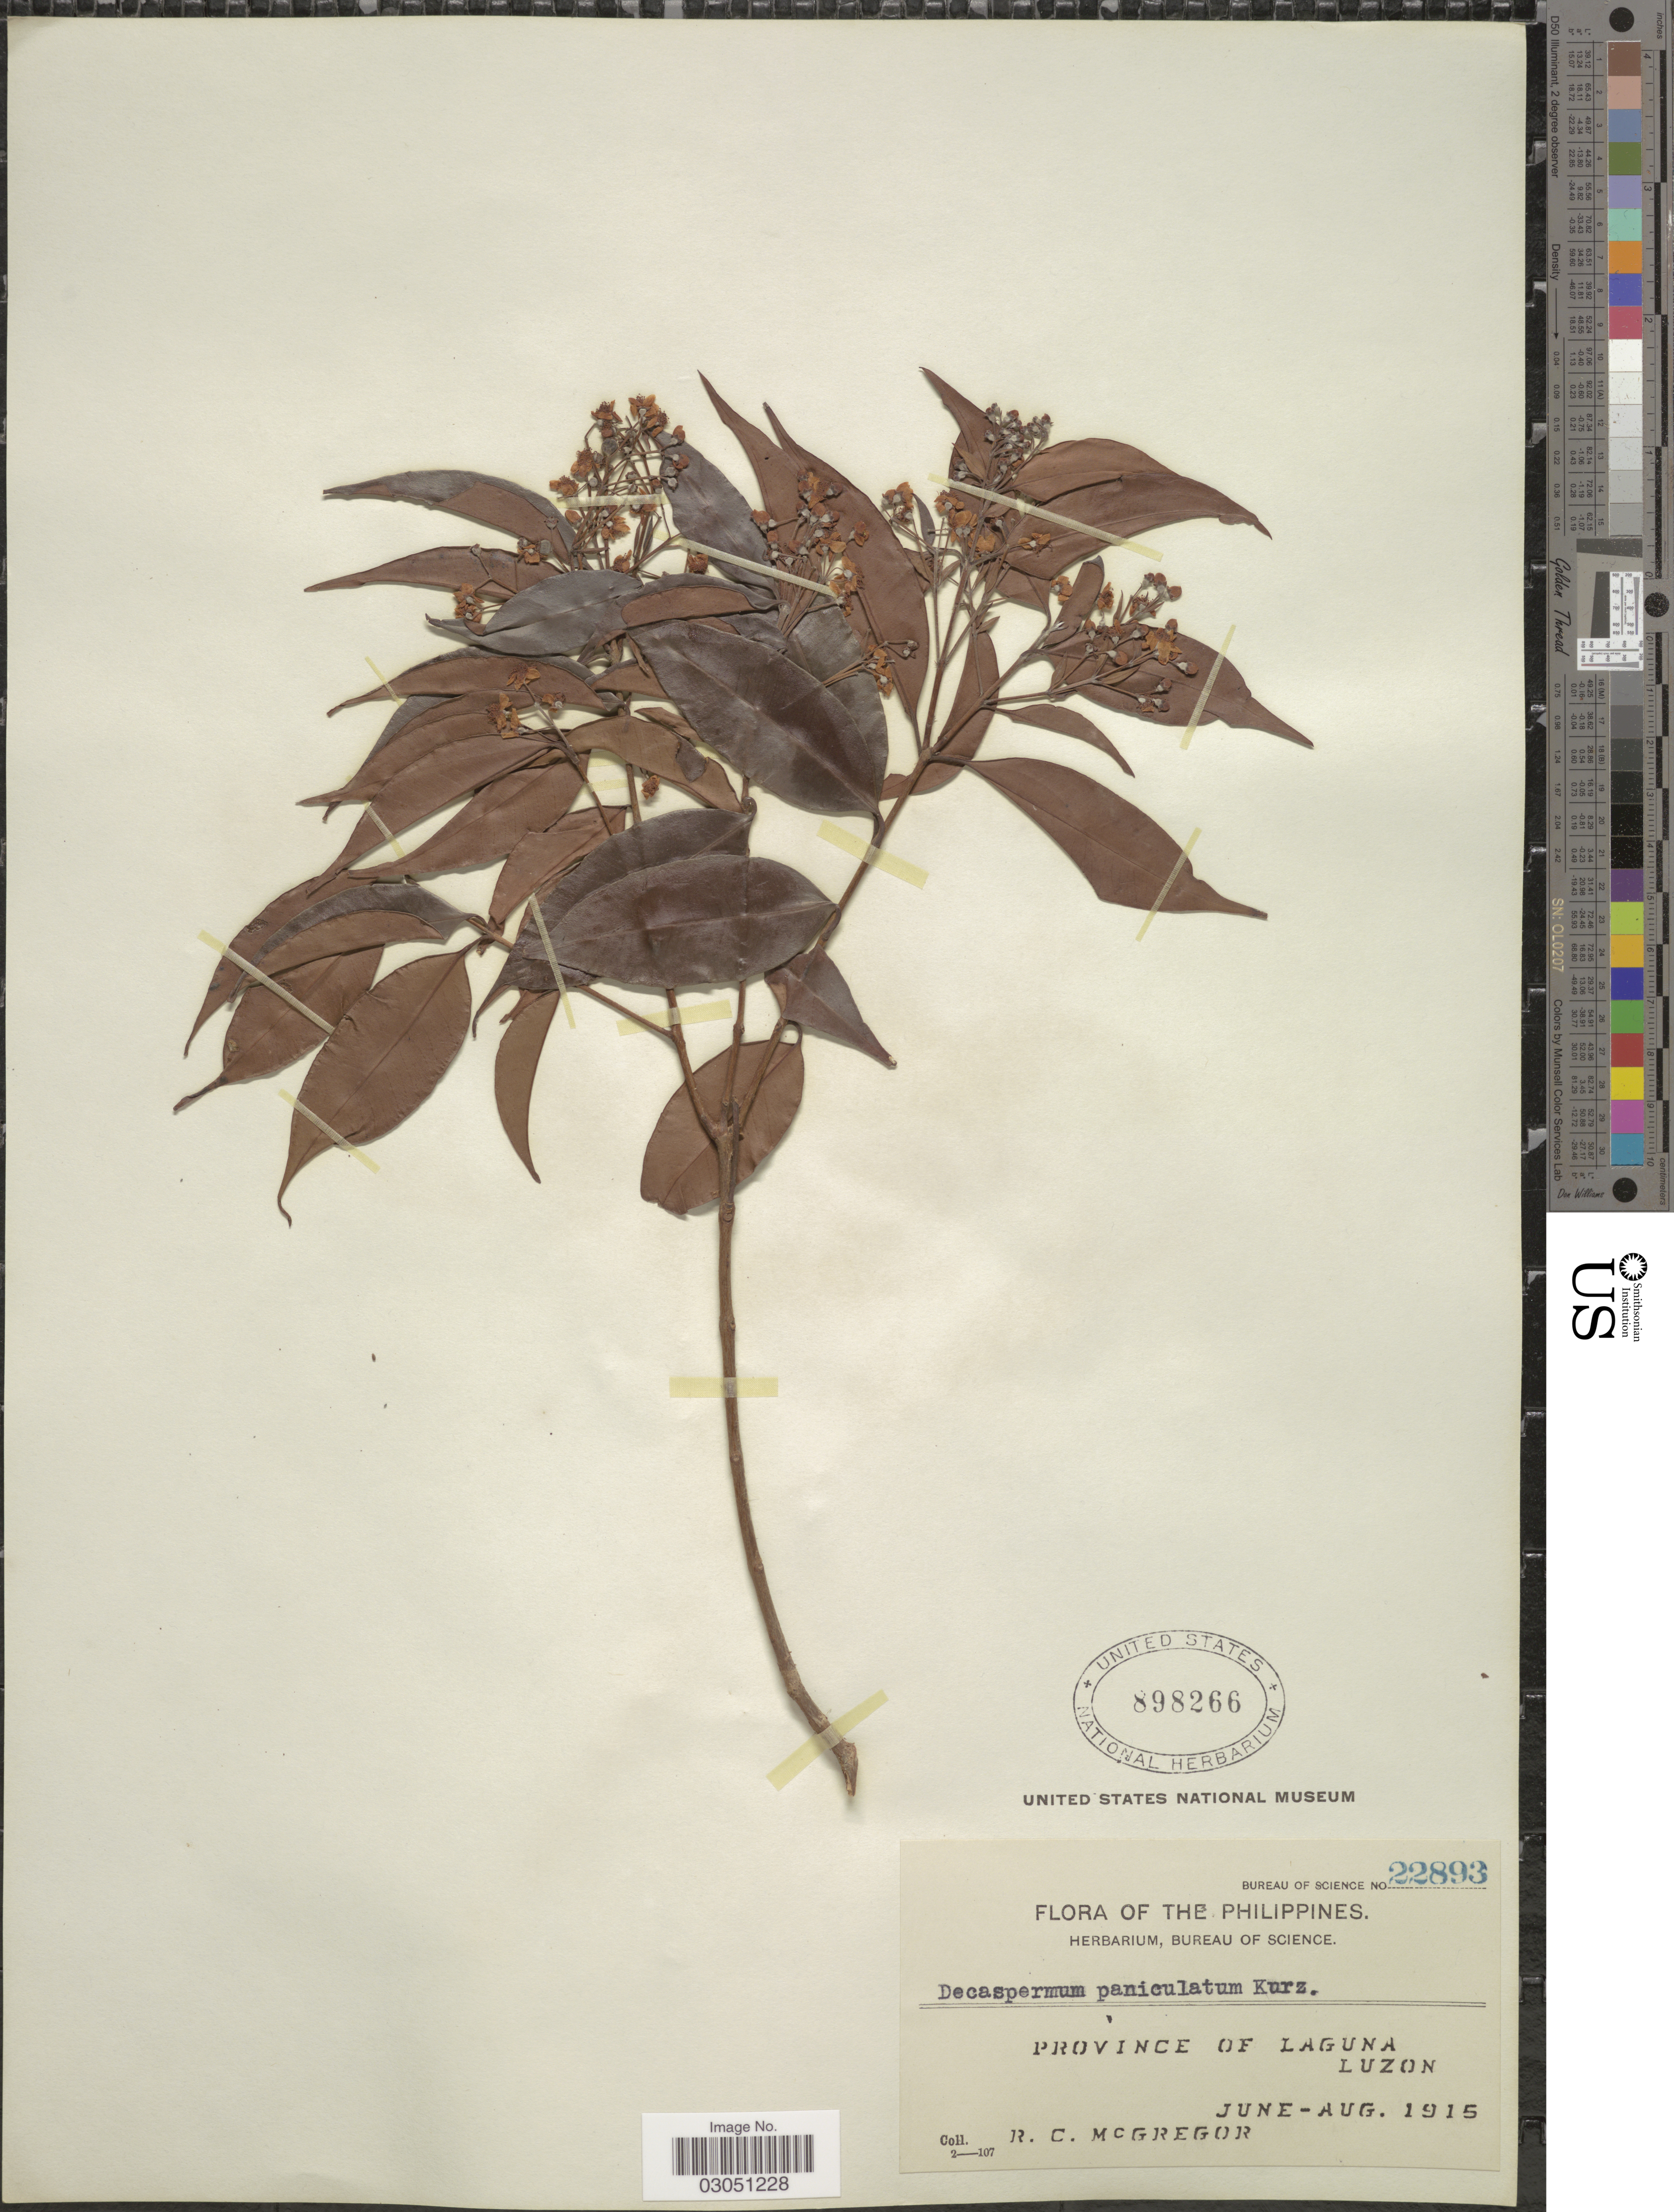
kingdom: Plantae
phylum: Tracheophyta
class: Magnoliopsida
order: Myrtales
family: Myrtaceae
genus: Decaspermum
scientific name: Decaspermum fruticosum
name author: J.R. Forst. & G. Forst.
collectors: R. C. McGregor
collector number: Bureau of science 22893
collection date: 1915-06/1915-08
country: Philippines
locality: Province of Laguna, Luzon.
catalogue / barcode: US 898266